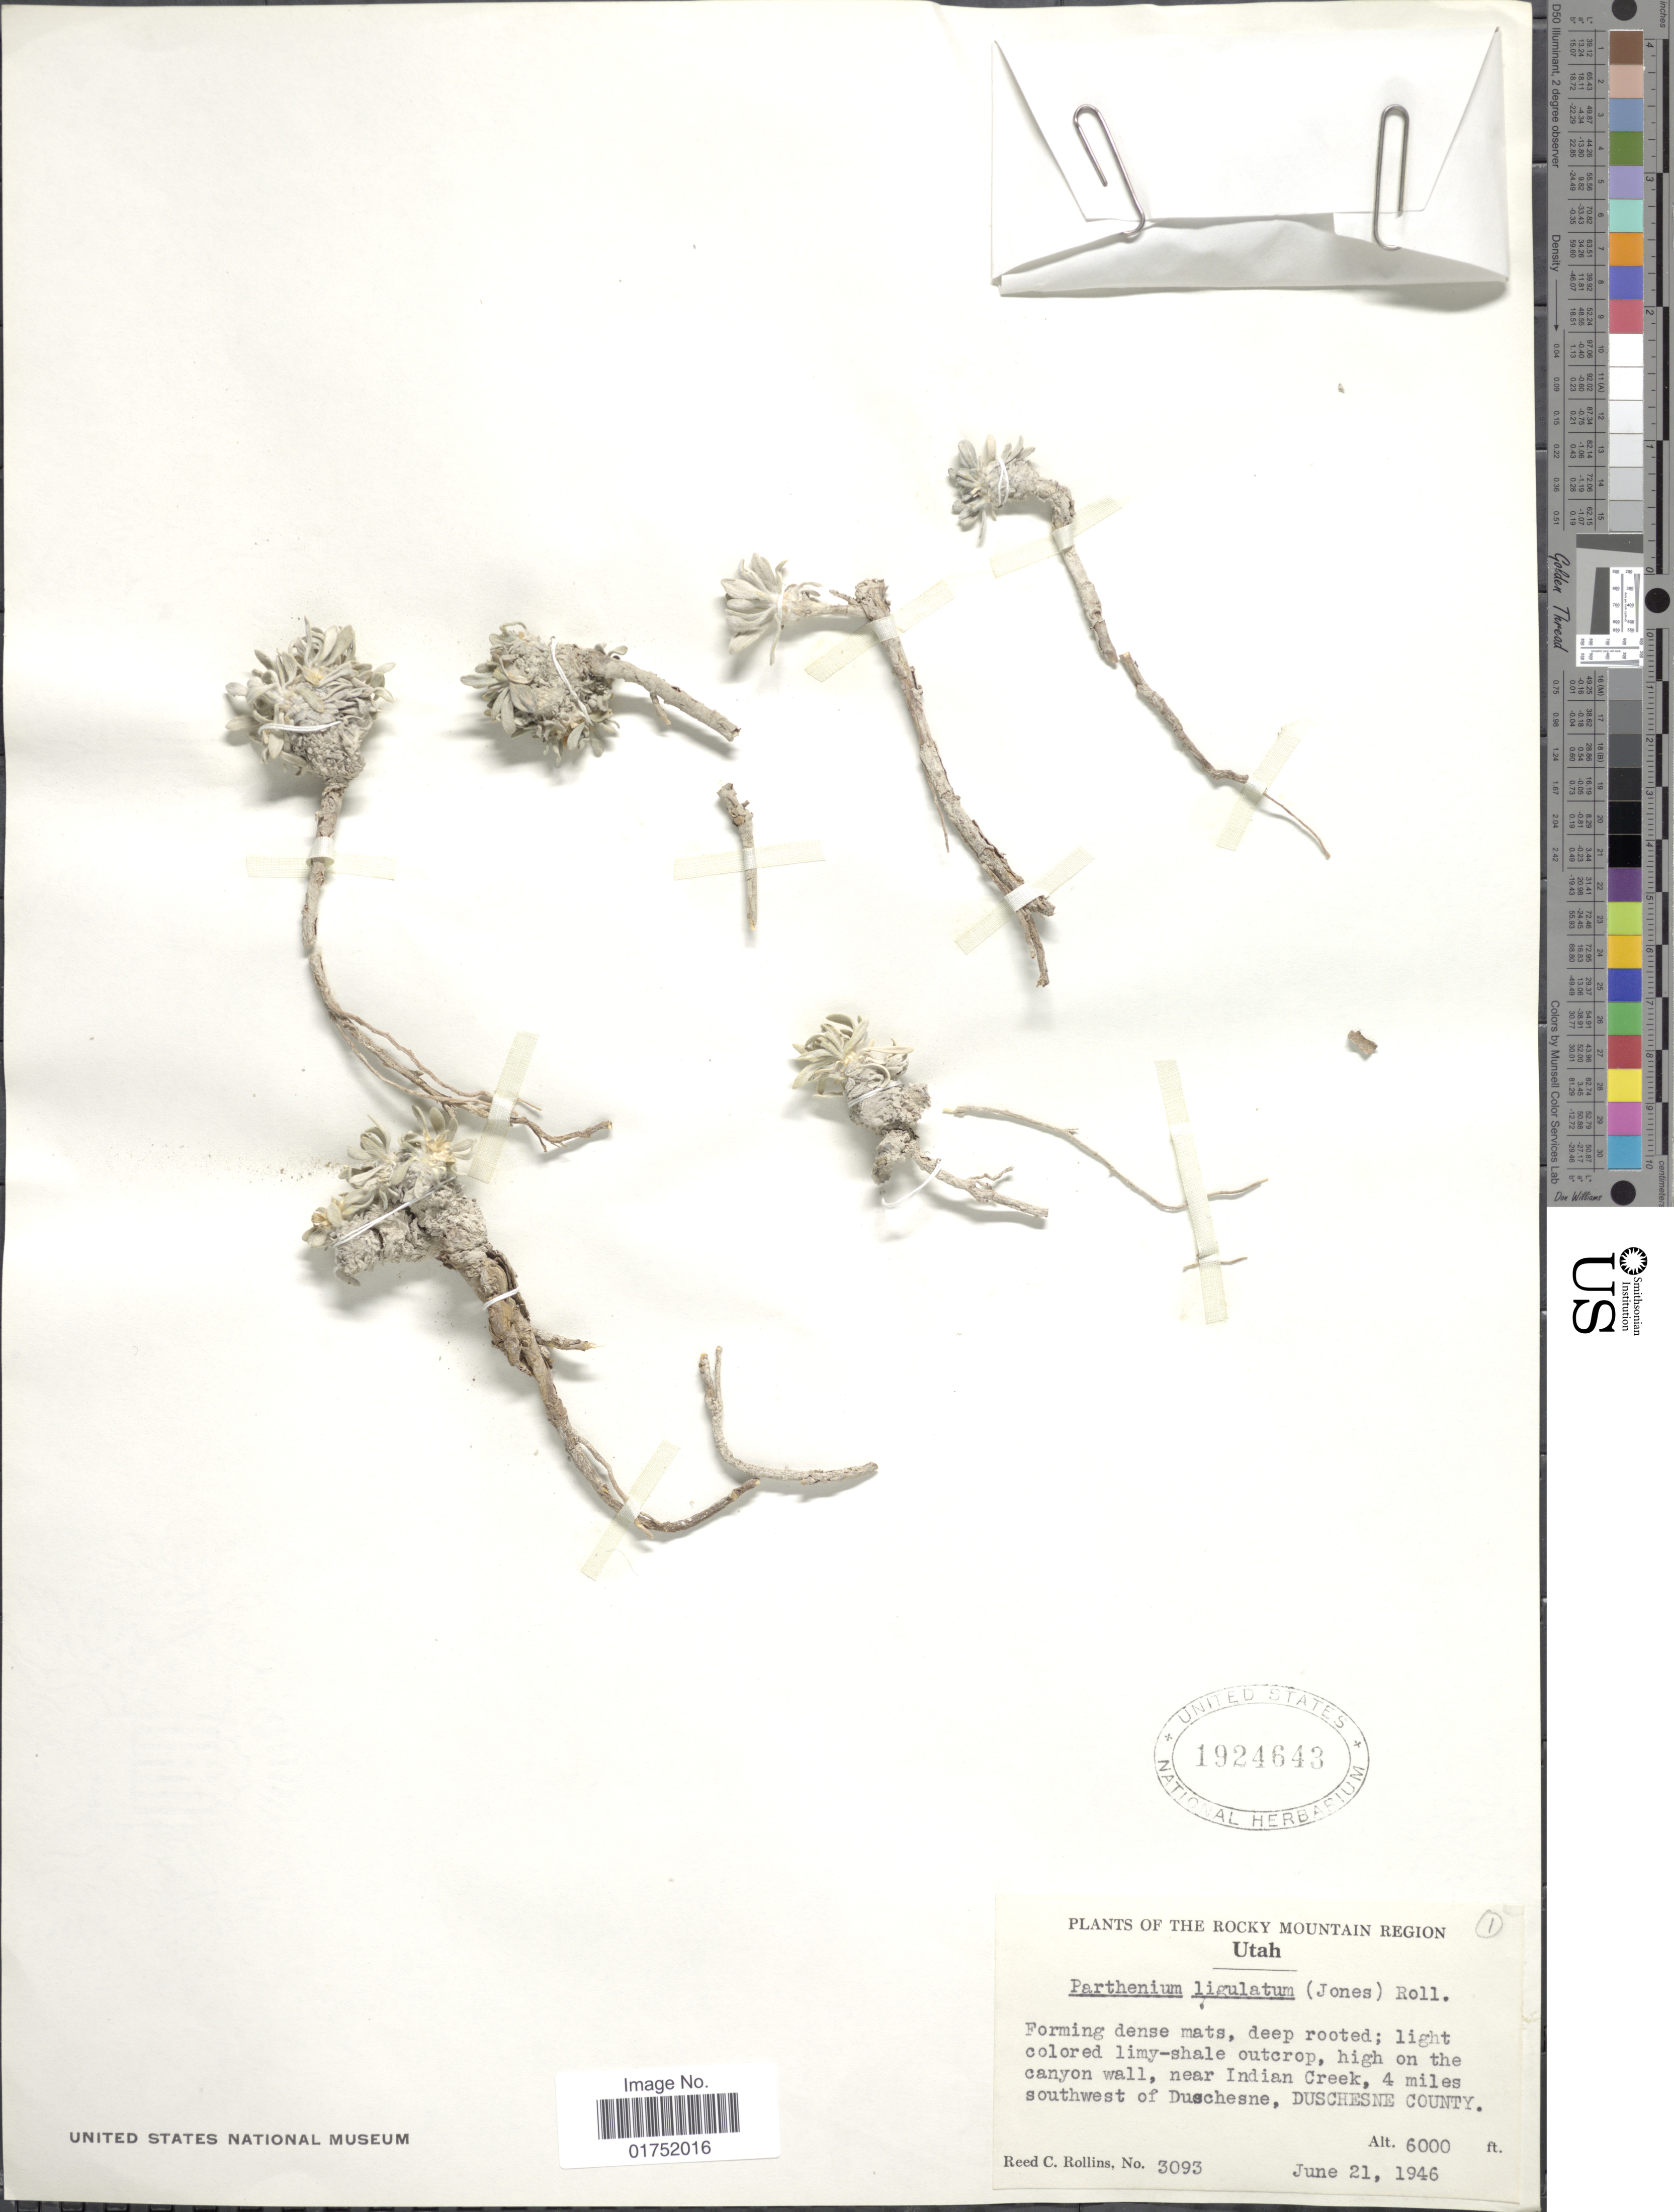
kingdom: Plantae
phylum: Tracheophyta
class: Magnoliopsida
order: Asterales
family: Asteraceae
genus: Parthenium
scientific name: Parthenium ligulatum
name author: (M.E. Jones) Roll.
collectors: R. C. Rollins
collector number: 3093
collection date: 1946-06-21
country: United States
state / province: Utah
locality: Near Indian Creek, 4 miles southwest of Duschesne, Duschesne County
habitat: clay like soil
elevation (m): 1829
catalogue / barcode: US 1924643